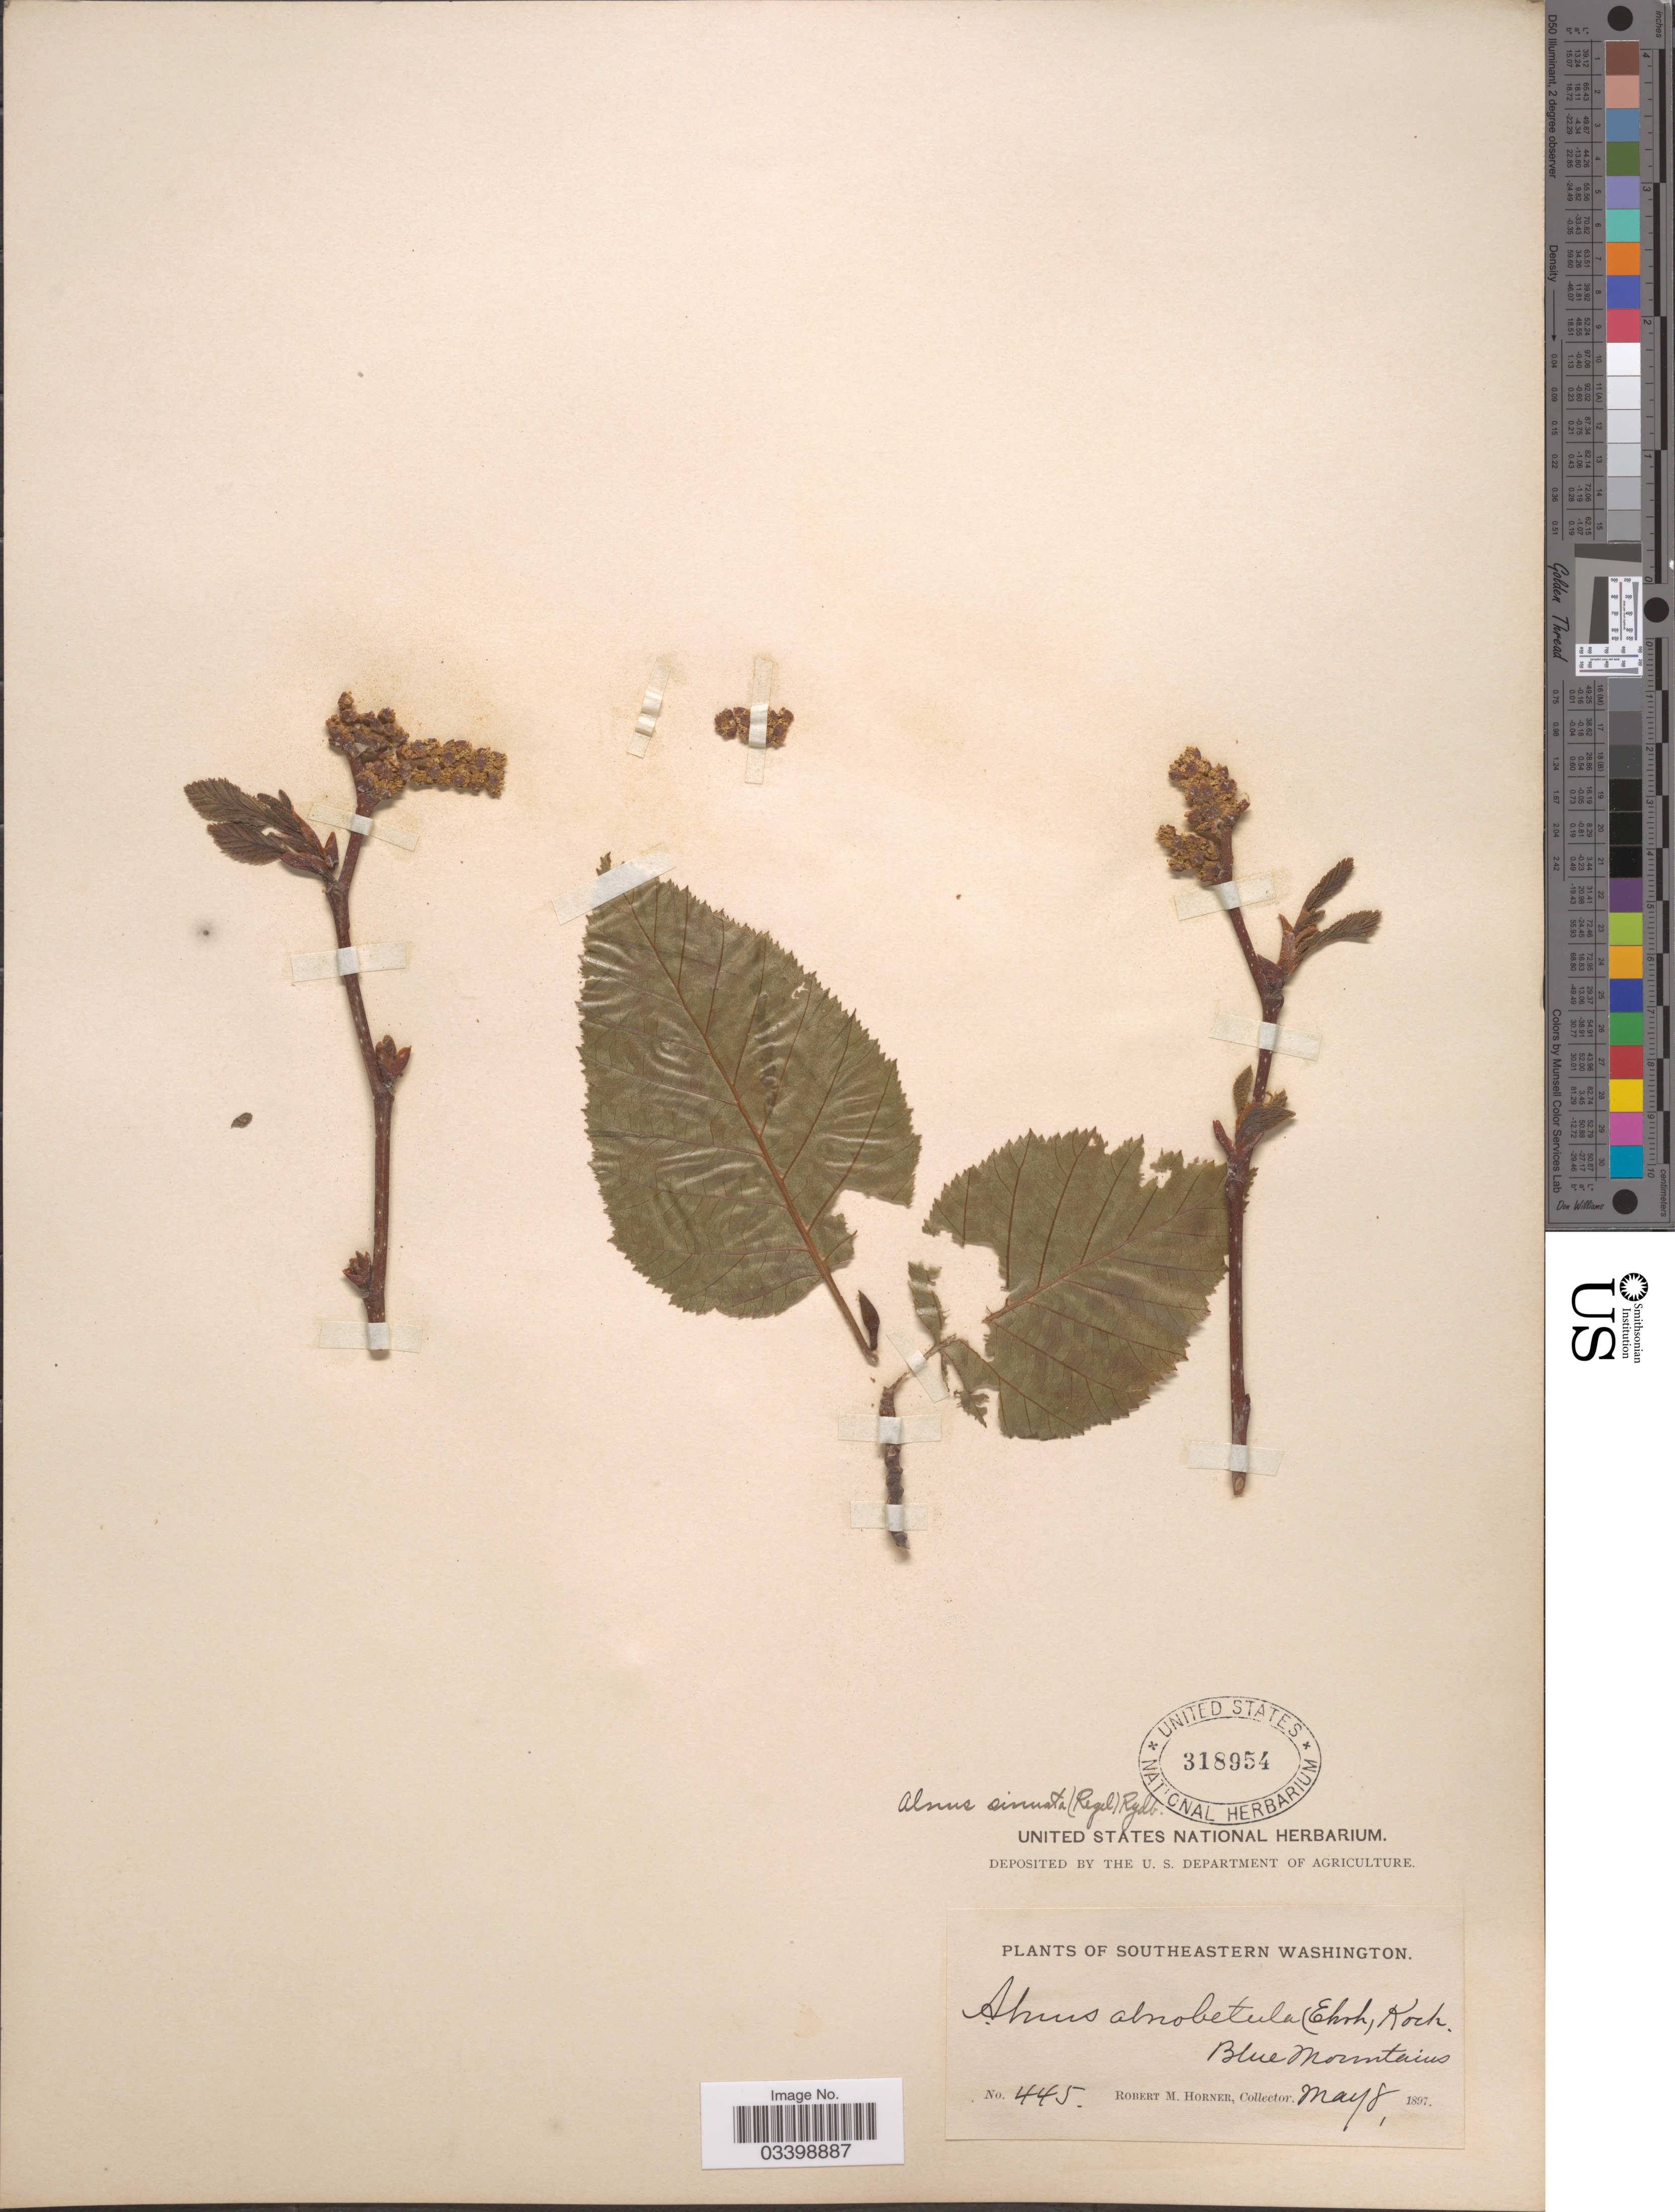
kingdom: Plantae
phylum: Tracheophyta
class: Magnoliopsida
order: Fagales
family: Betulaceae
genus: Alnus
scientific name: Alnus viridis subsp. sinuata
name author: Regel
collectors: R. Horner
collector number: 445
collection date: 1897-05-08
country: United States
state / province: Washington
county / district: Clallam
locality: Southeastern Washington. Blue Mountains.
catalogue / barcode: US 318954